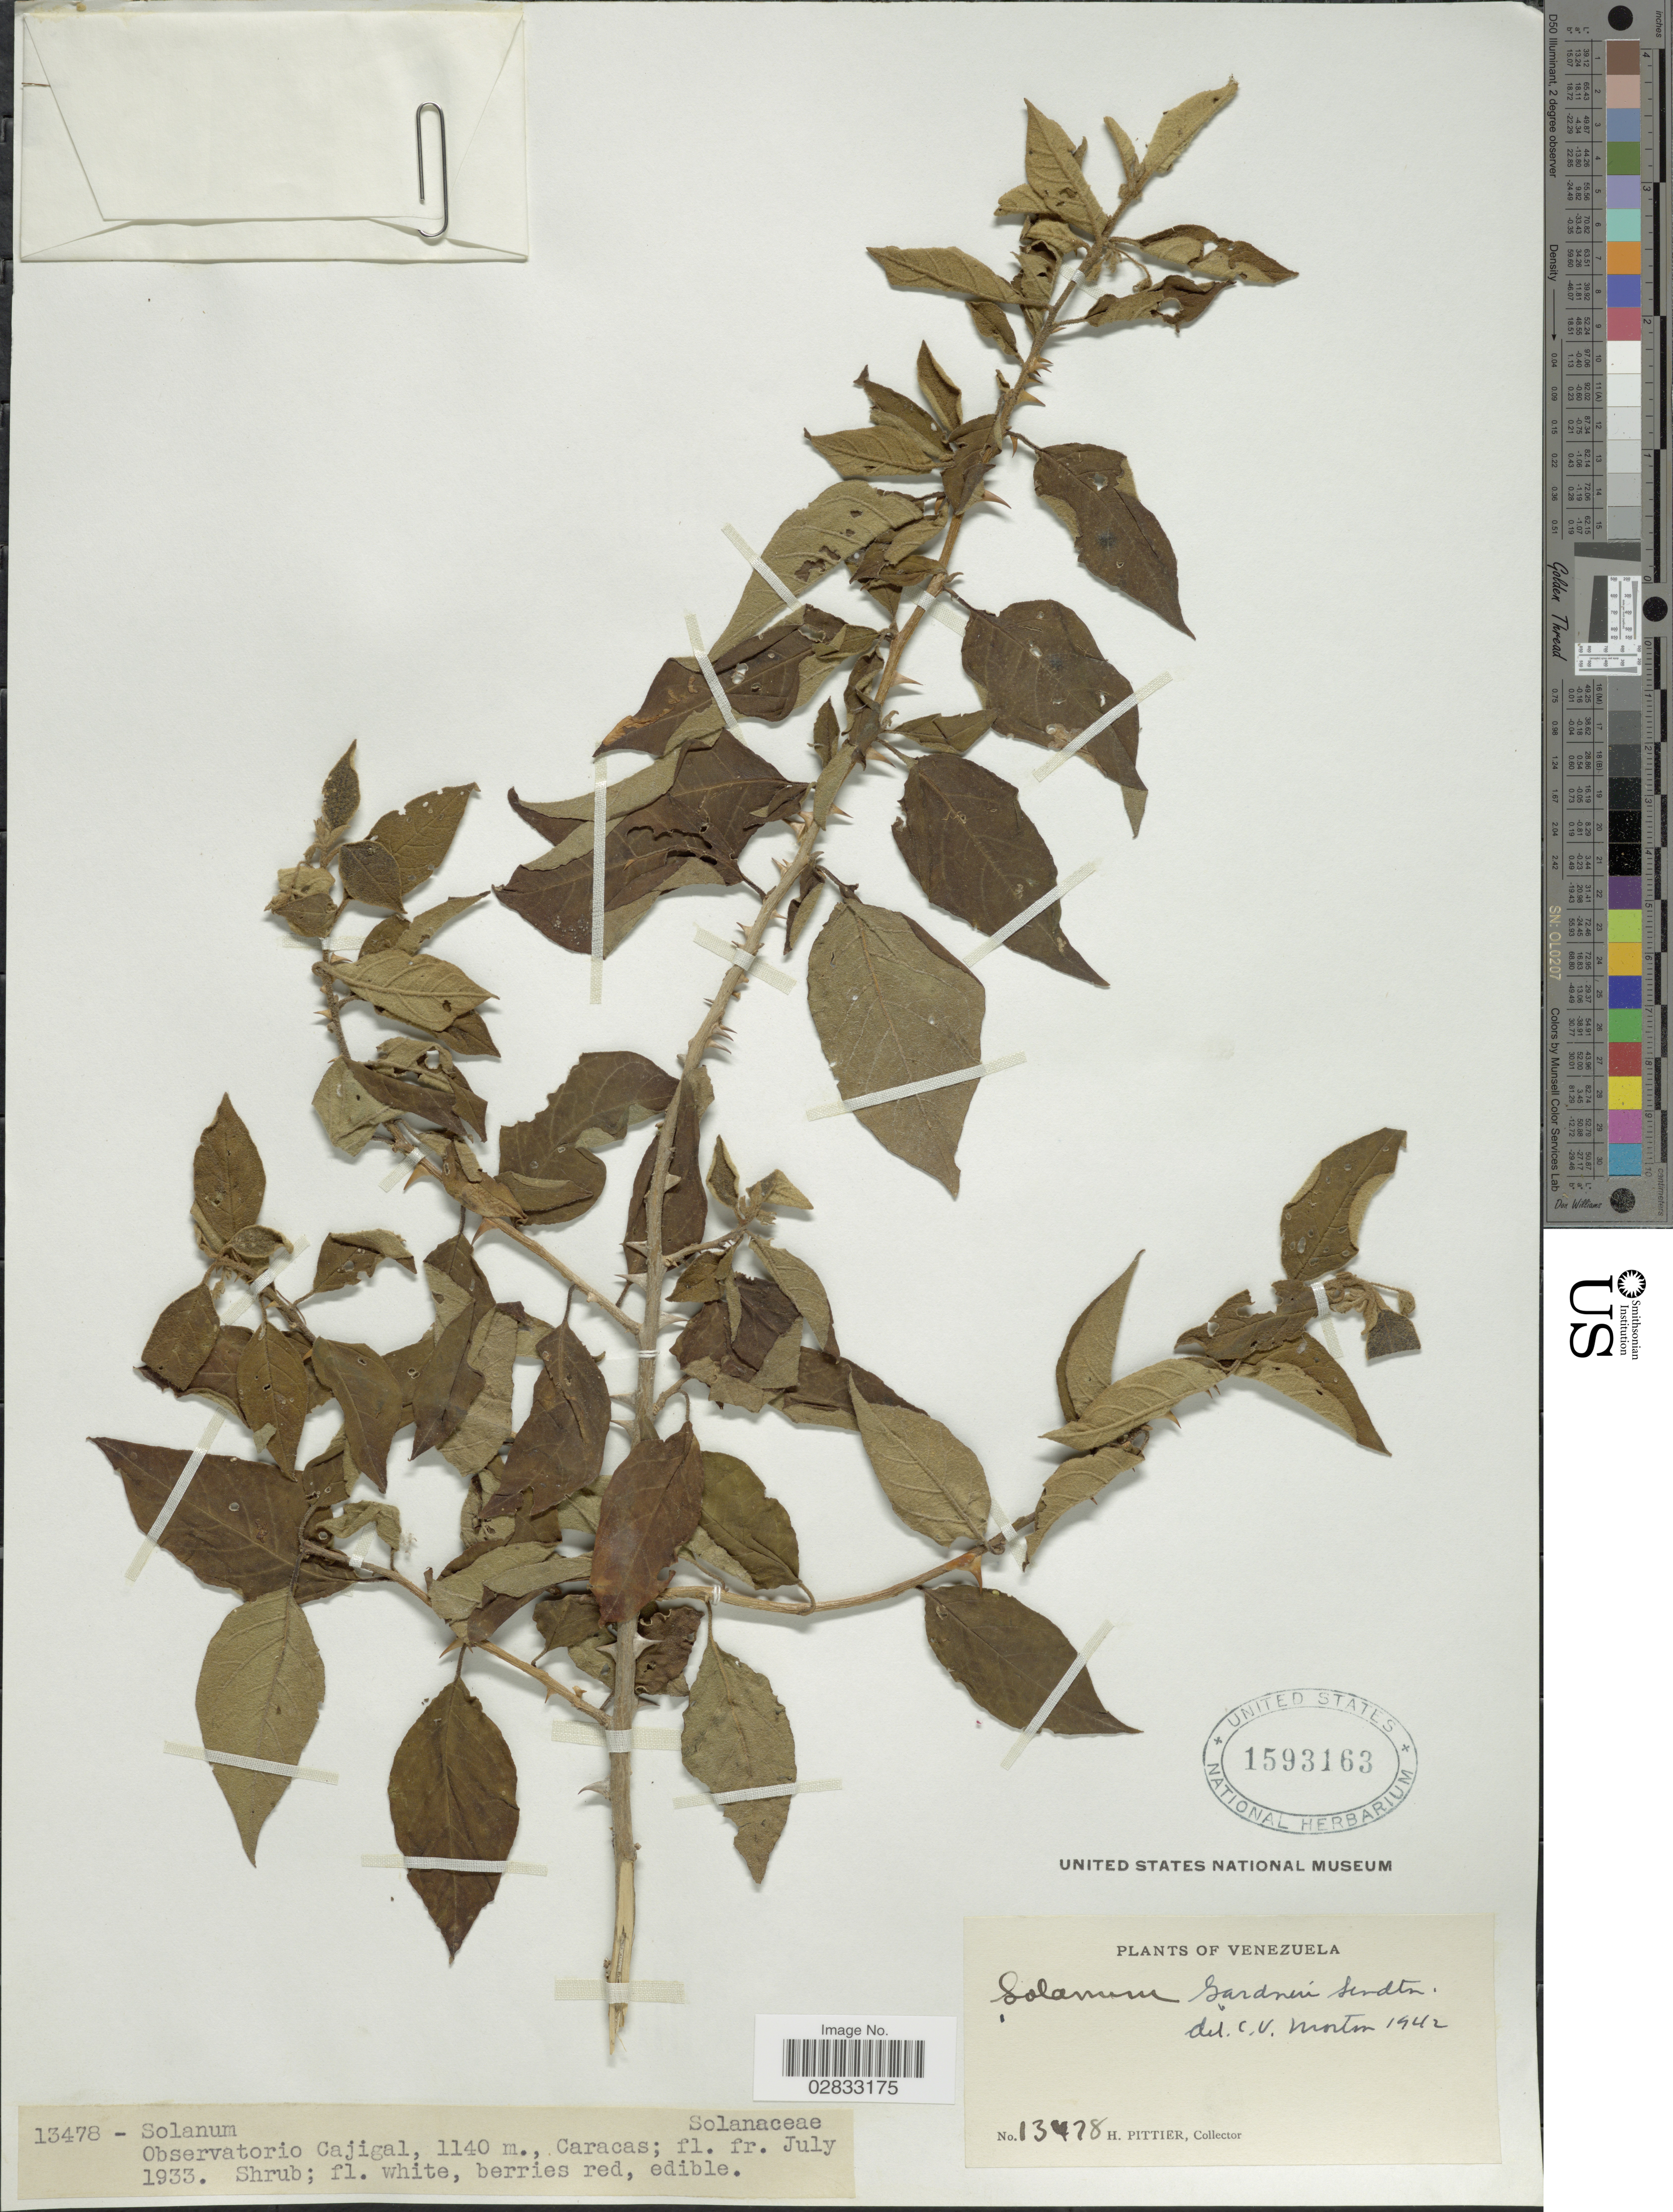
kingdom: Plantae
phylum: Tracheophyta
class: Magnoliopsida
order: Solanales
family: Solanaceae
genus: Solanum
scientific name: Solanum gardneri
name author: Sendtn. in Mart.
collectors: H. F. Pittier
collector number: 13478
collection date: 1933-07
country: Venezuela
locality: Observatorio Cajigal. Caracas.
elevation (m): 1140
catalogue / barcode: US 1593163